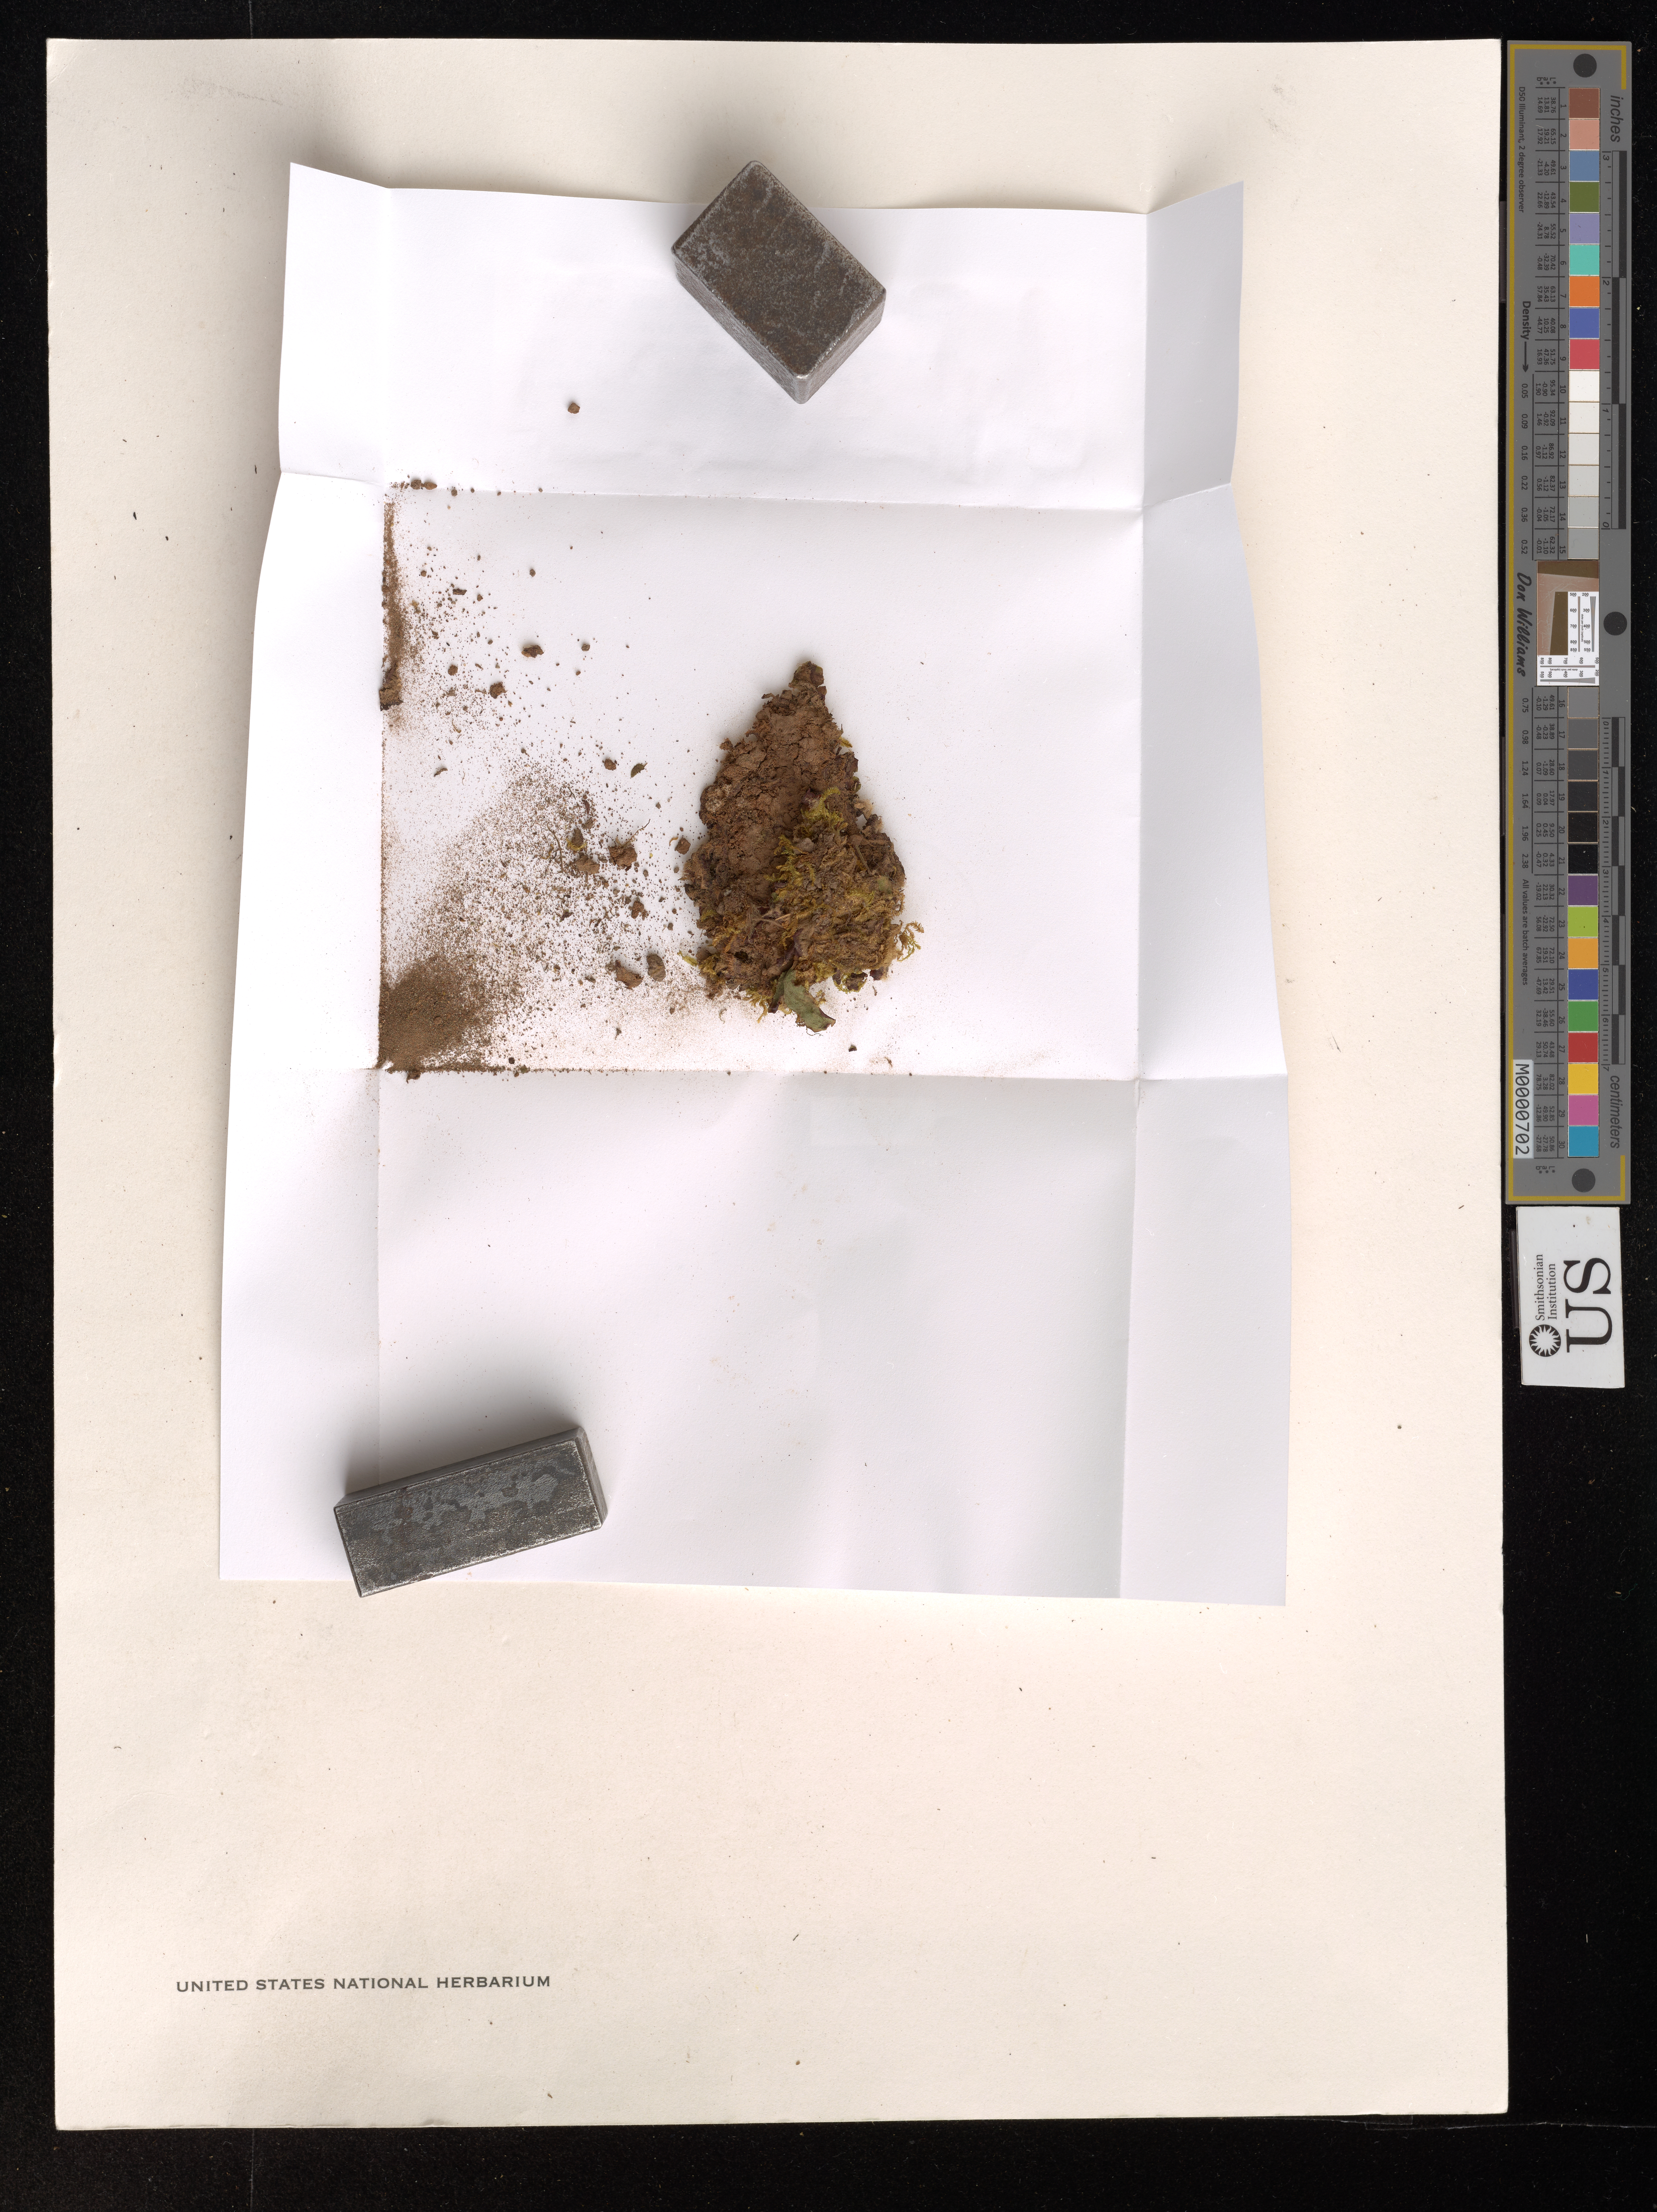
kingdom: Plantae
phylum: Marchantiophyta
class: Marchantiopsida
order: Marchantiales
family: Marchantiaceae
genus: Marchantia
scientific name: Marchantia chenopoda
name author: L.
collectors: T. C. Frye & E. Frye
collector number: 3028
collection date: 1941-01-09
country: Mexico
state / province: Michoacán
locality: Uruapan. About 10 kilometers southward at Zararacua Falls; on dirt and rocks.